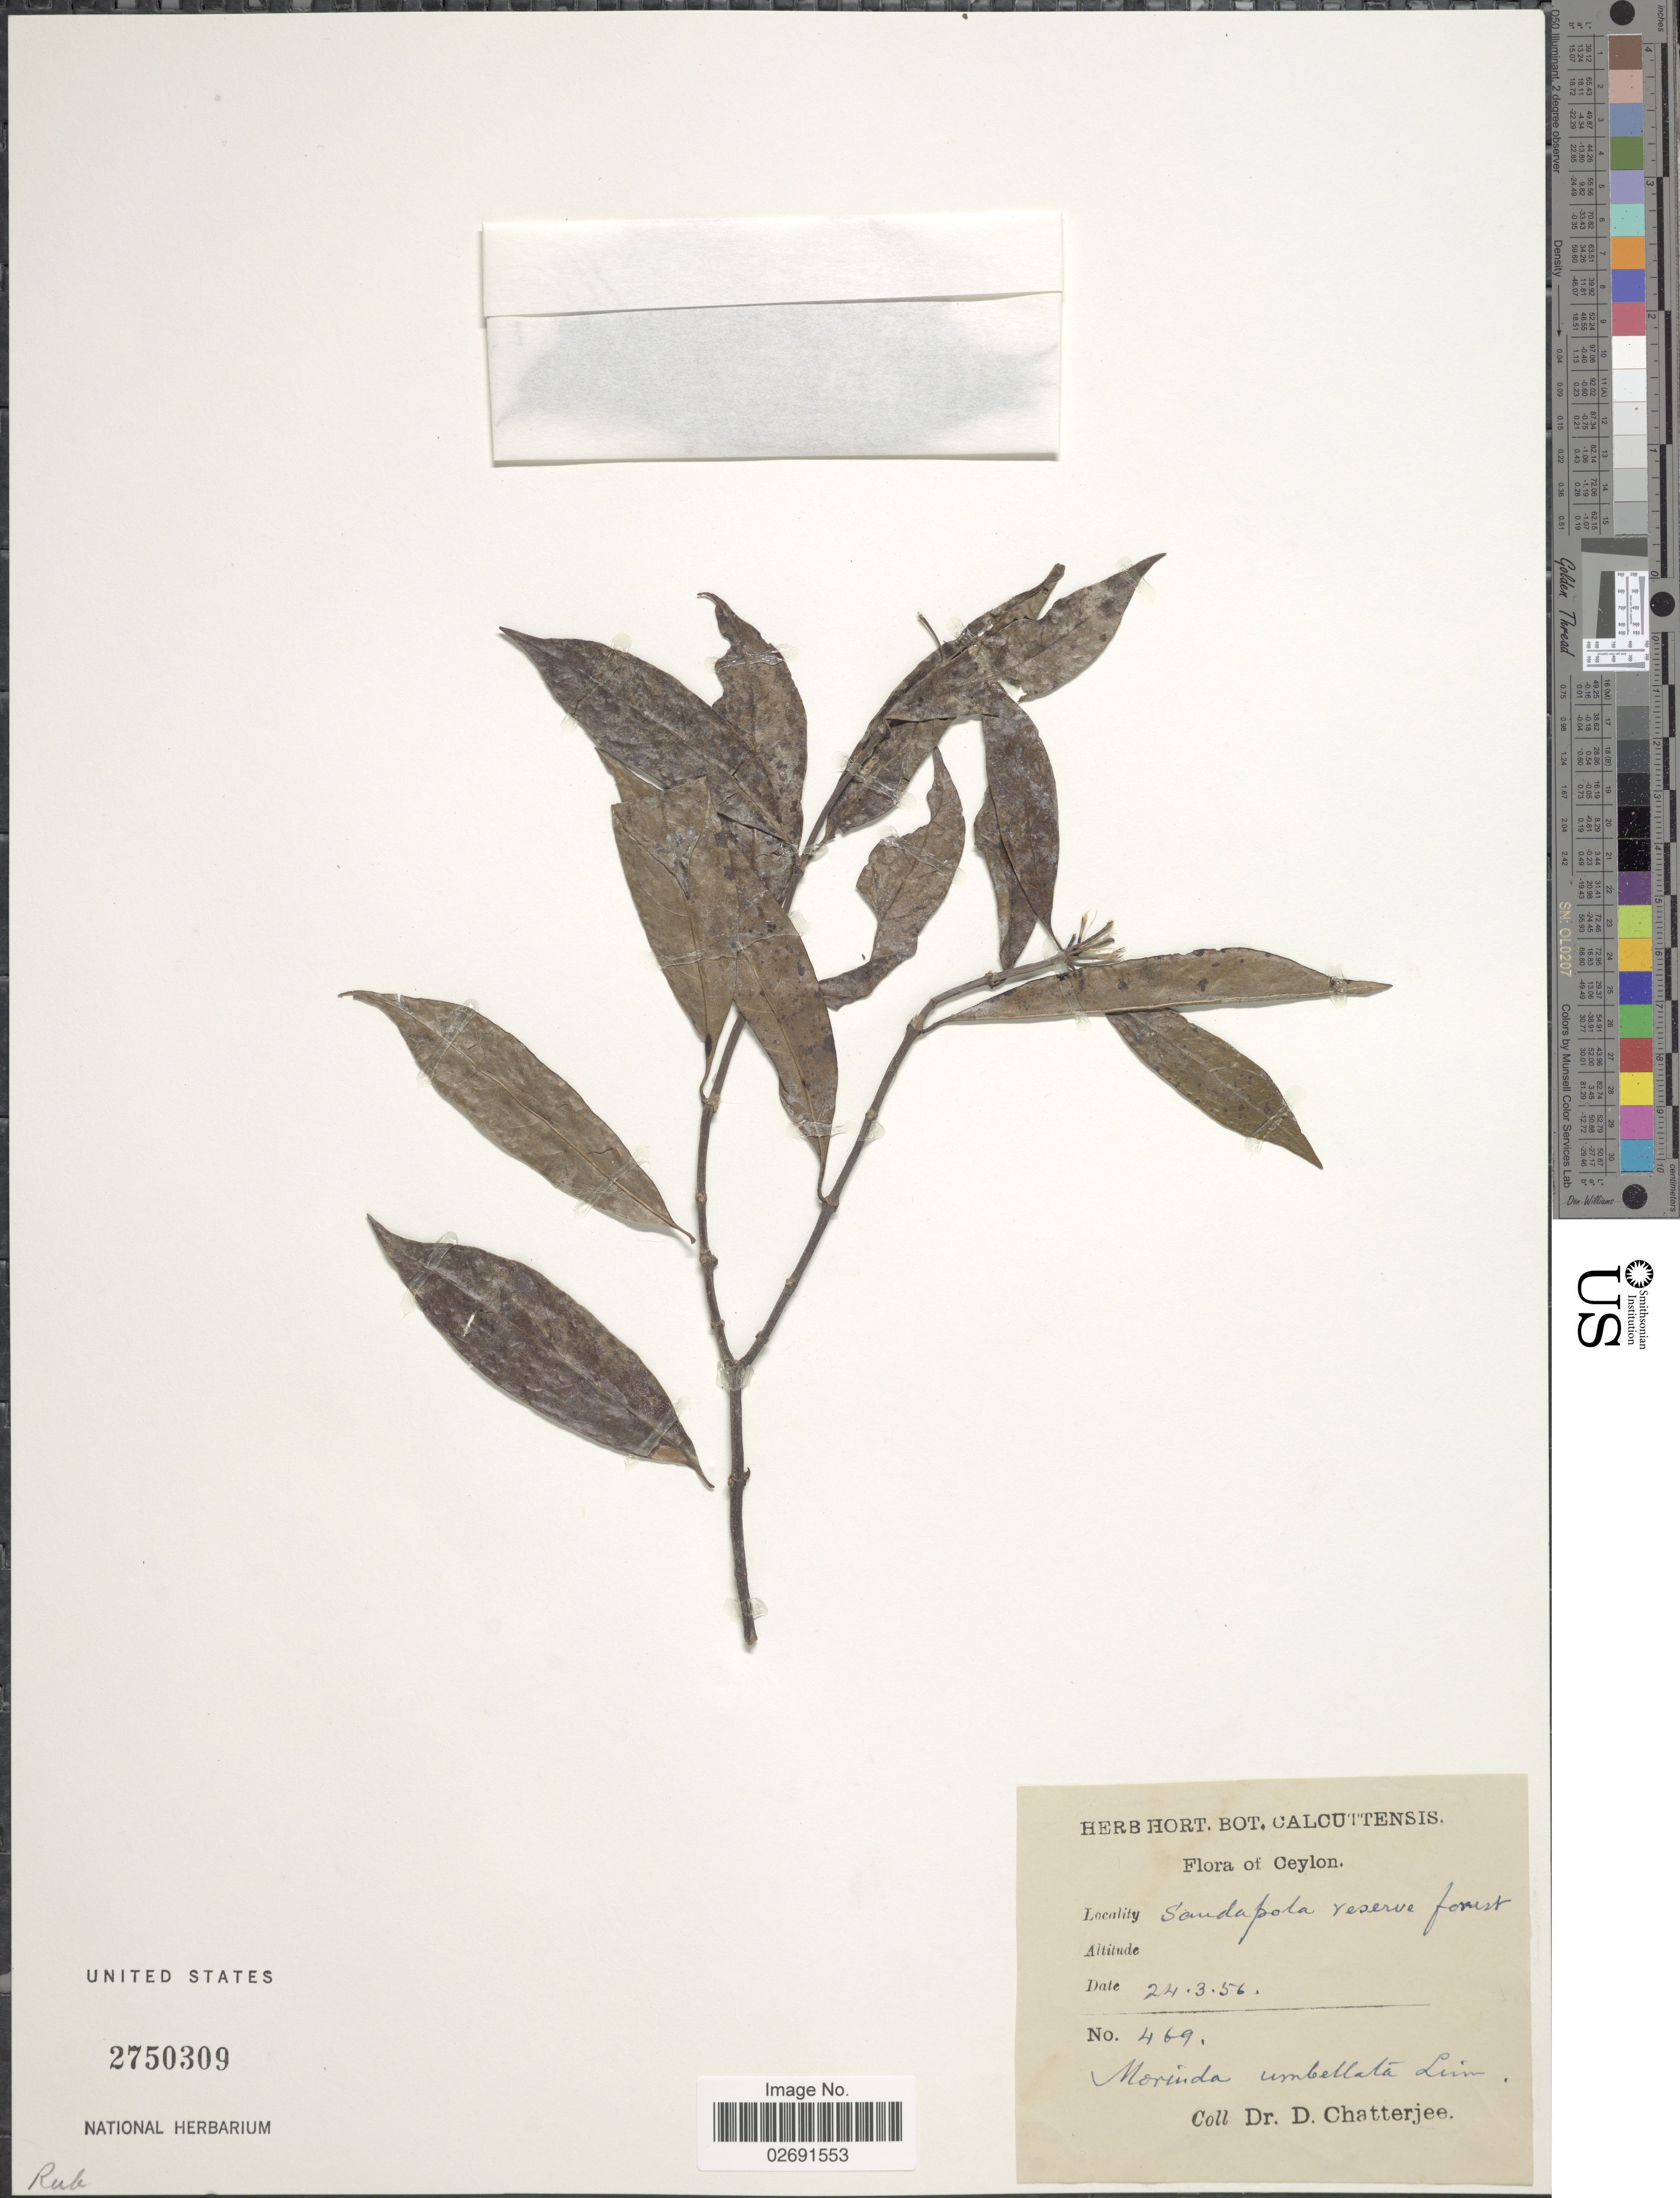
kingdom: Plantae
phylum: Tracheophyta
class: Magnoliopsida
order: Gentianales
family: Rubiaceae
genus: Gynochthodes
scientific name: Gynochthodes umbellata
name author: (L.) Razafim. & B. Bremer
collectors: D. Chatterjee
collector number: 469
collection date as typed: Transcribed d/m/y: 24/3/56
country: Sri Lanka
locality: Ceylon, Sandapola [interpreted] reserve forest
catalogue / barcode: US 2750309